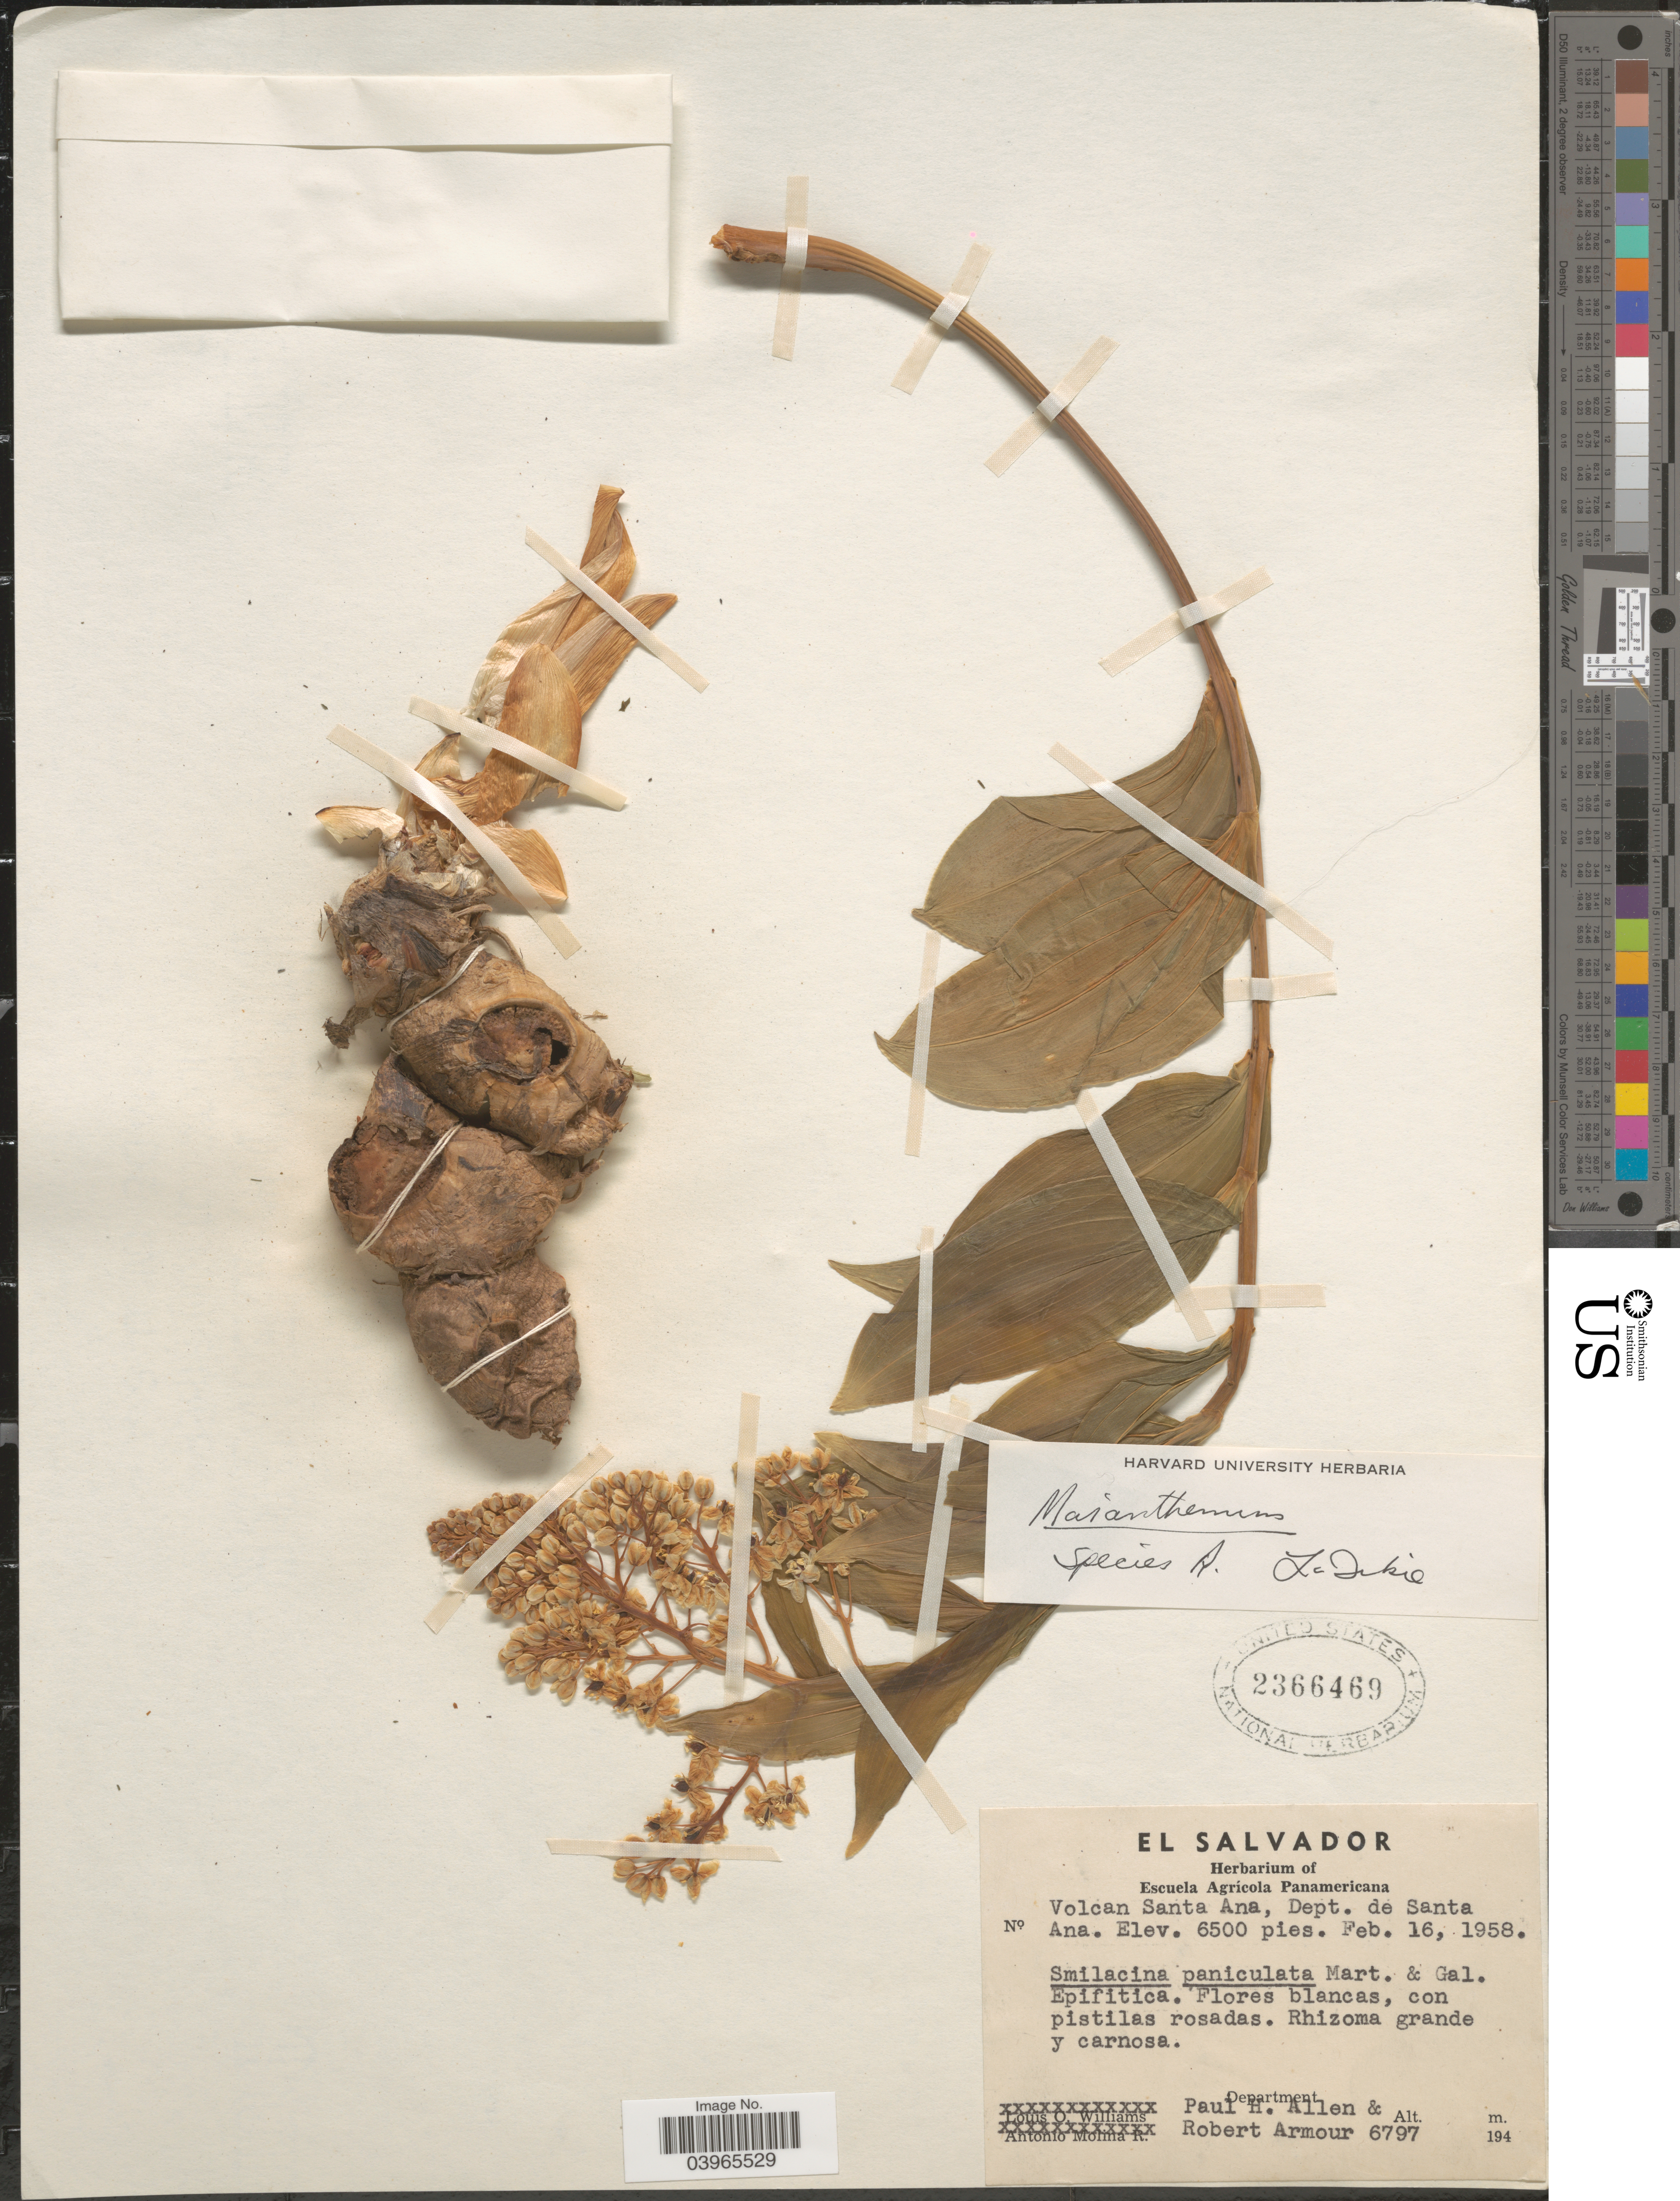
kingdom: Plantae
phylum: Tracheophyta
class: Liliopsida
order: Asparagales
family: Asparagaceae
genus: Maianthemum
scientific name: Maianthemum sp.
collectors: P. H. Allen & R. Armour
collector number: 6797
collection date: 1958-02-16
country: El Salvador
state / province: Santa Ana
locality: Volcan Santa Ana, Dept. de Santa Ana.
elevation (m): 1981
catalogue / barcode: US 2366469